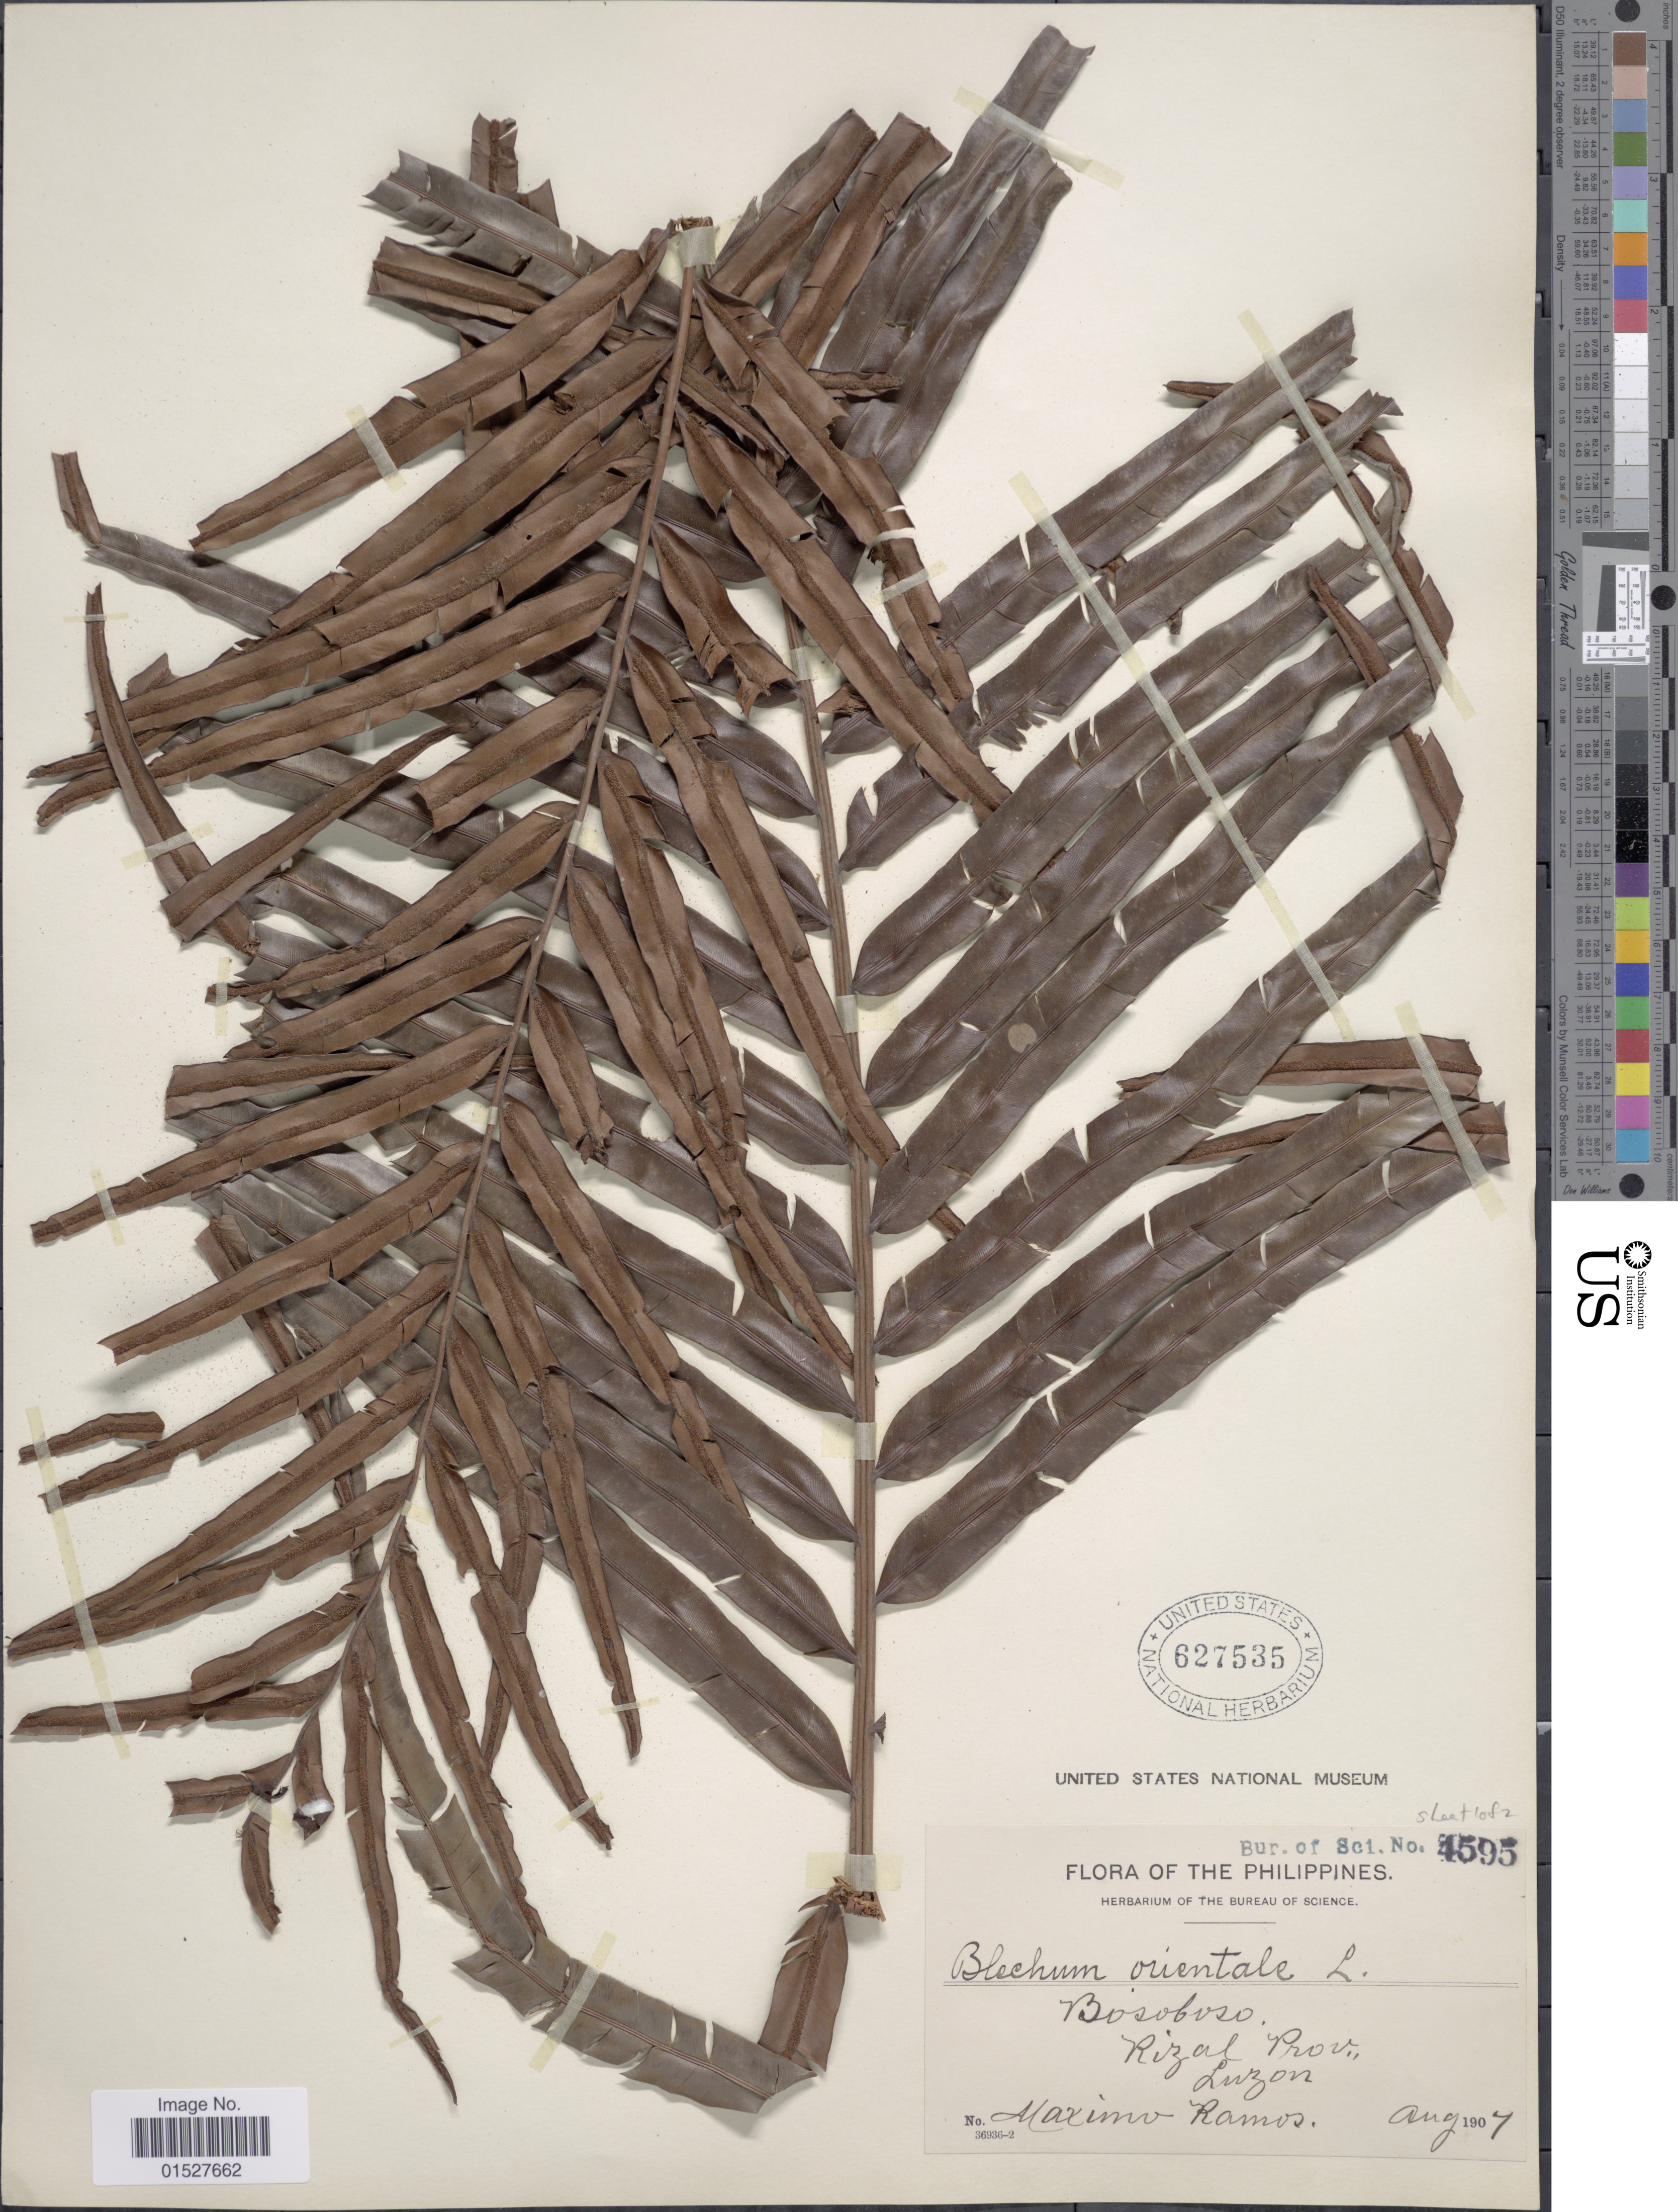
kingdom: Plantae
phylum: Tracheophyta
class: Polypodiopsida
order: Polypodiales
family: Blechnaceae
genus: Blechnum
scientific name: Blechnum orientale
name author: L.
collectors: M. Ramos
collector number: Bur. of Sci. 4595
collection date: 1907-08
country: Philippines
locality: Bosoboso. Rizal Prov., Luzon.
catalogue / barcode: US 627535